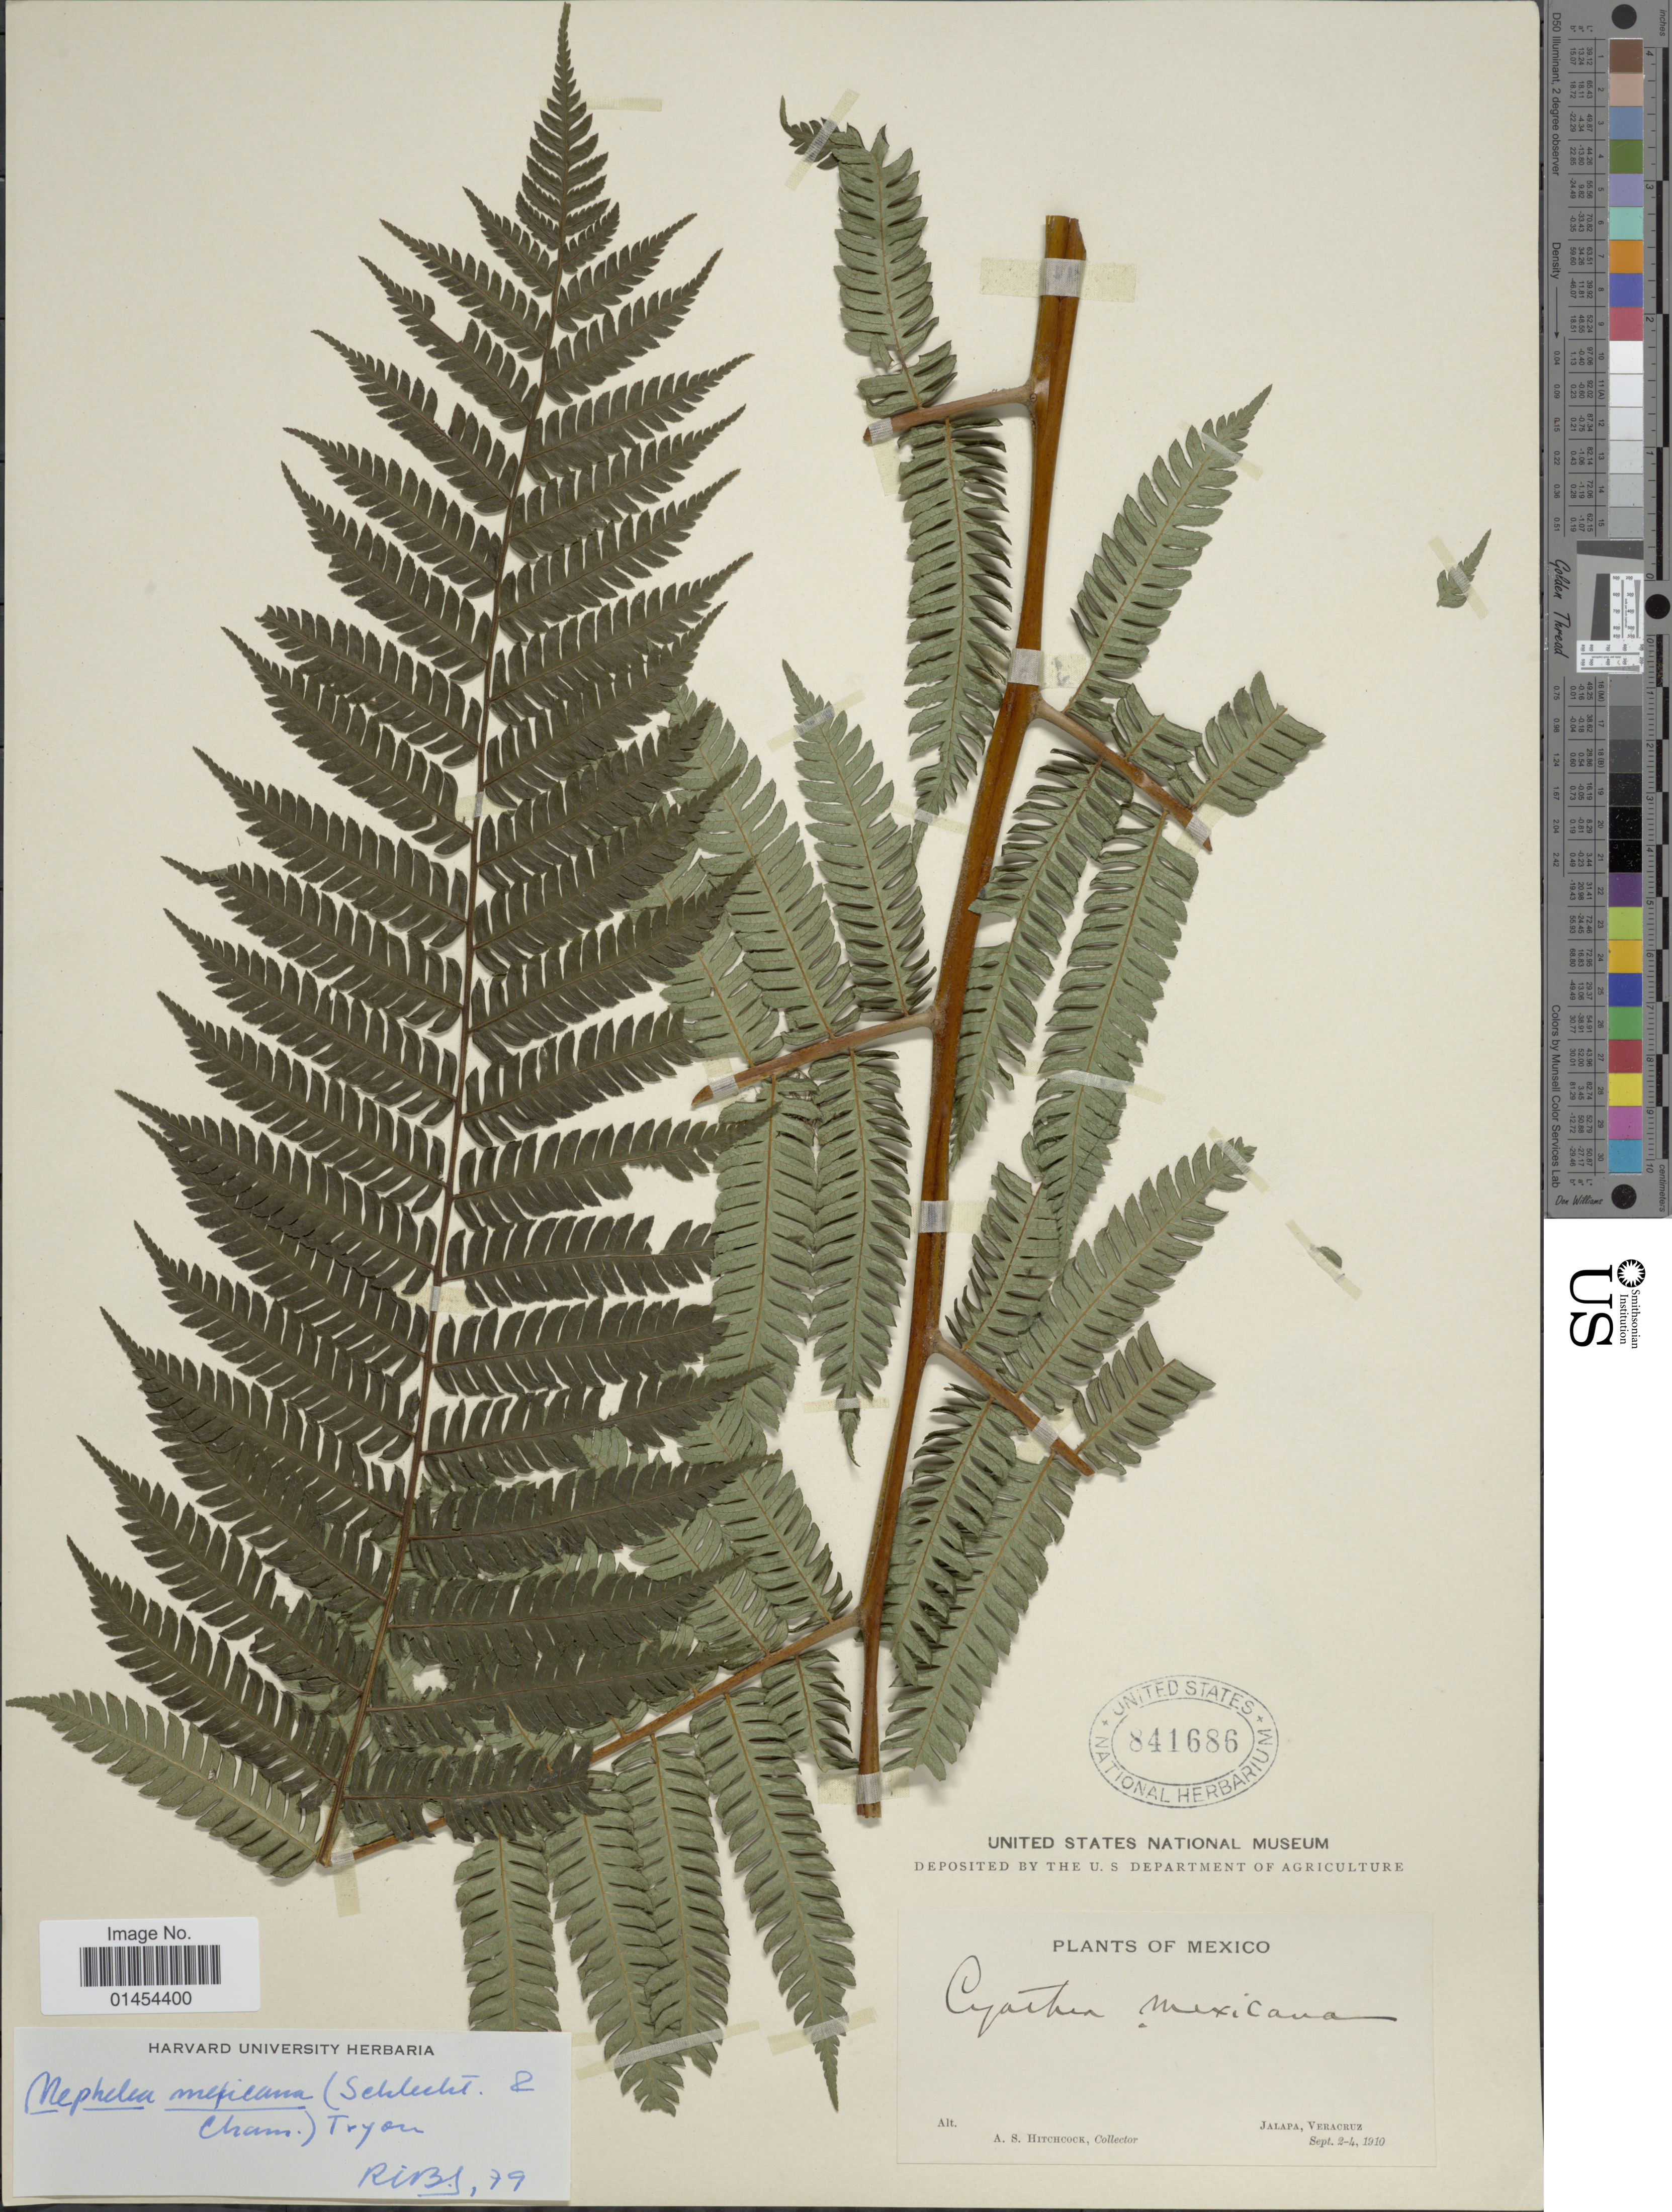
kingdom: Plantae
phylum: Tracheophyta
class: Polypodiopsida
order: Cyatheales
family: Cyatheaceae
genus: Alsophila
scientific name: Alsophila firma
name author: (Baker) D.S. Conant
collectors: A. S. Hitchcock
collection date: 1910-09-02/1910-09-04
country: Mexico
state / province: Veracruz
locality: Jalapa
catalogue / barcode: US 841686